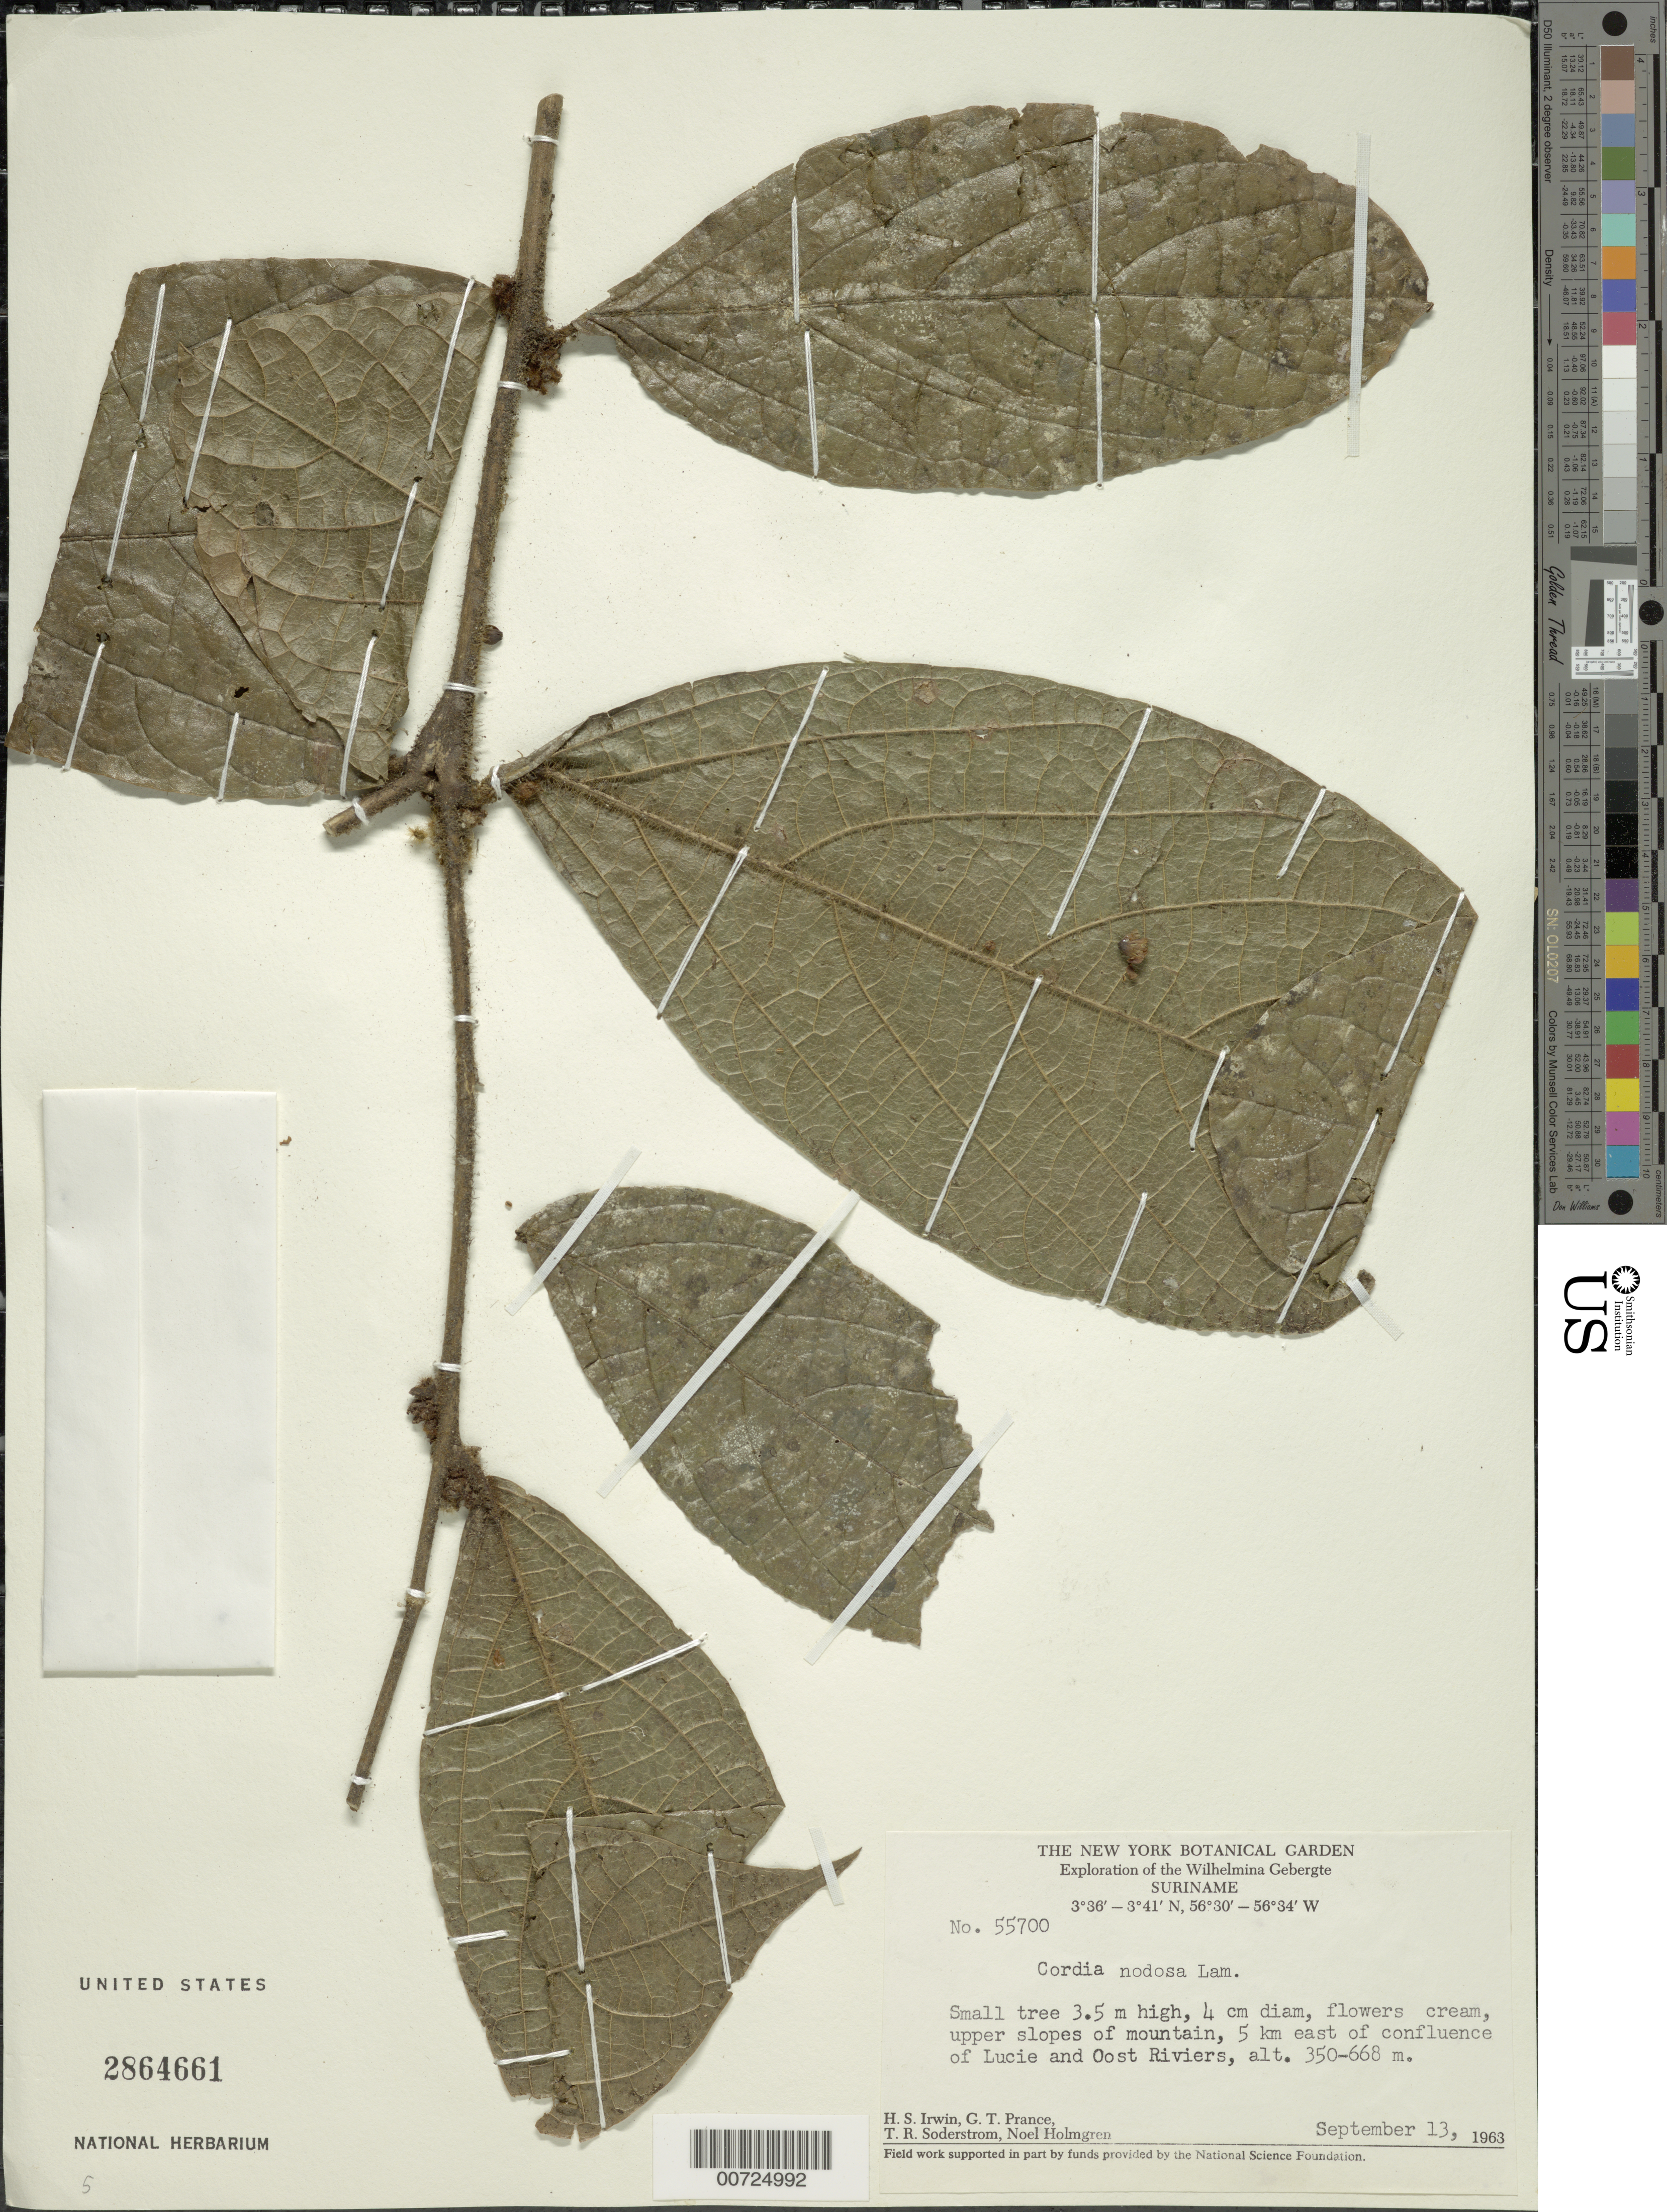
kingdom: Plantae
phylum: Tracheophyta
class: Magnoliopsida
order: Boraginales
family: Cordiaceae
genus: Cordia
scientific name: Cordia nodosa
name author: Lam.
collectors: H. Irwin, G. T. Prance, T. R. Soderstrom & N. H. Holmgren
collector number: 55700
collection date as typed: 13-Sep-63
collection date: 1963-09-13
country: Suriname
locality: Lucie R., 5 km E confluence with Oost R., Wilhelmina Gebergte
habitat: Upper slopes of mountain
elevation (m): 350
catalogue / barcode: US 2864661